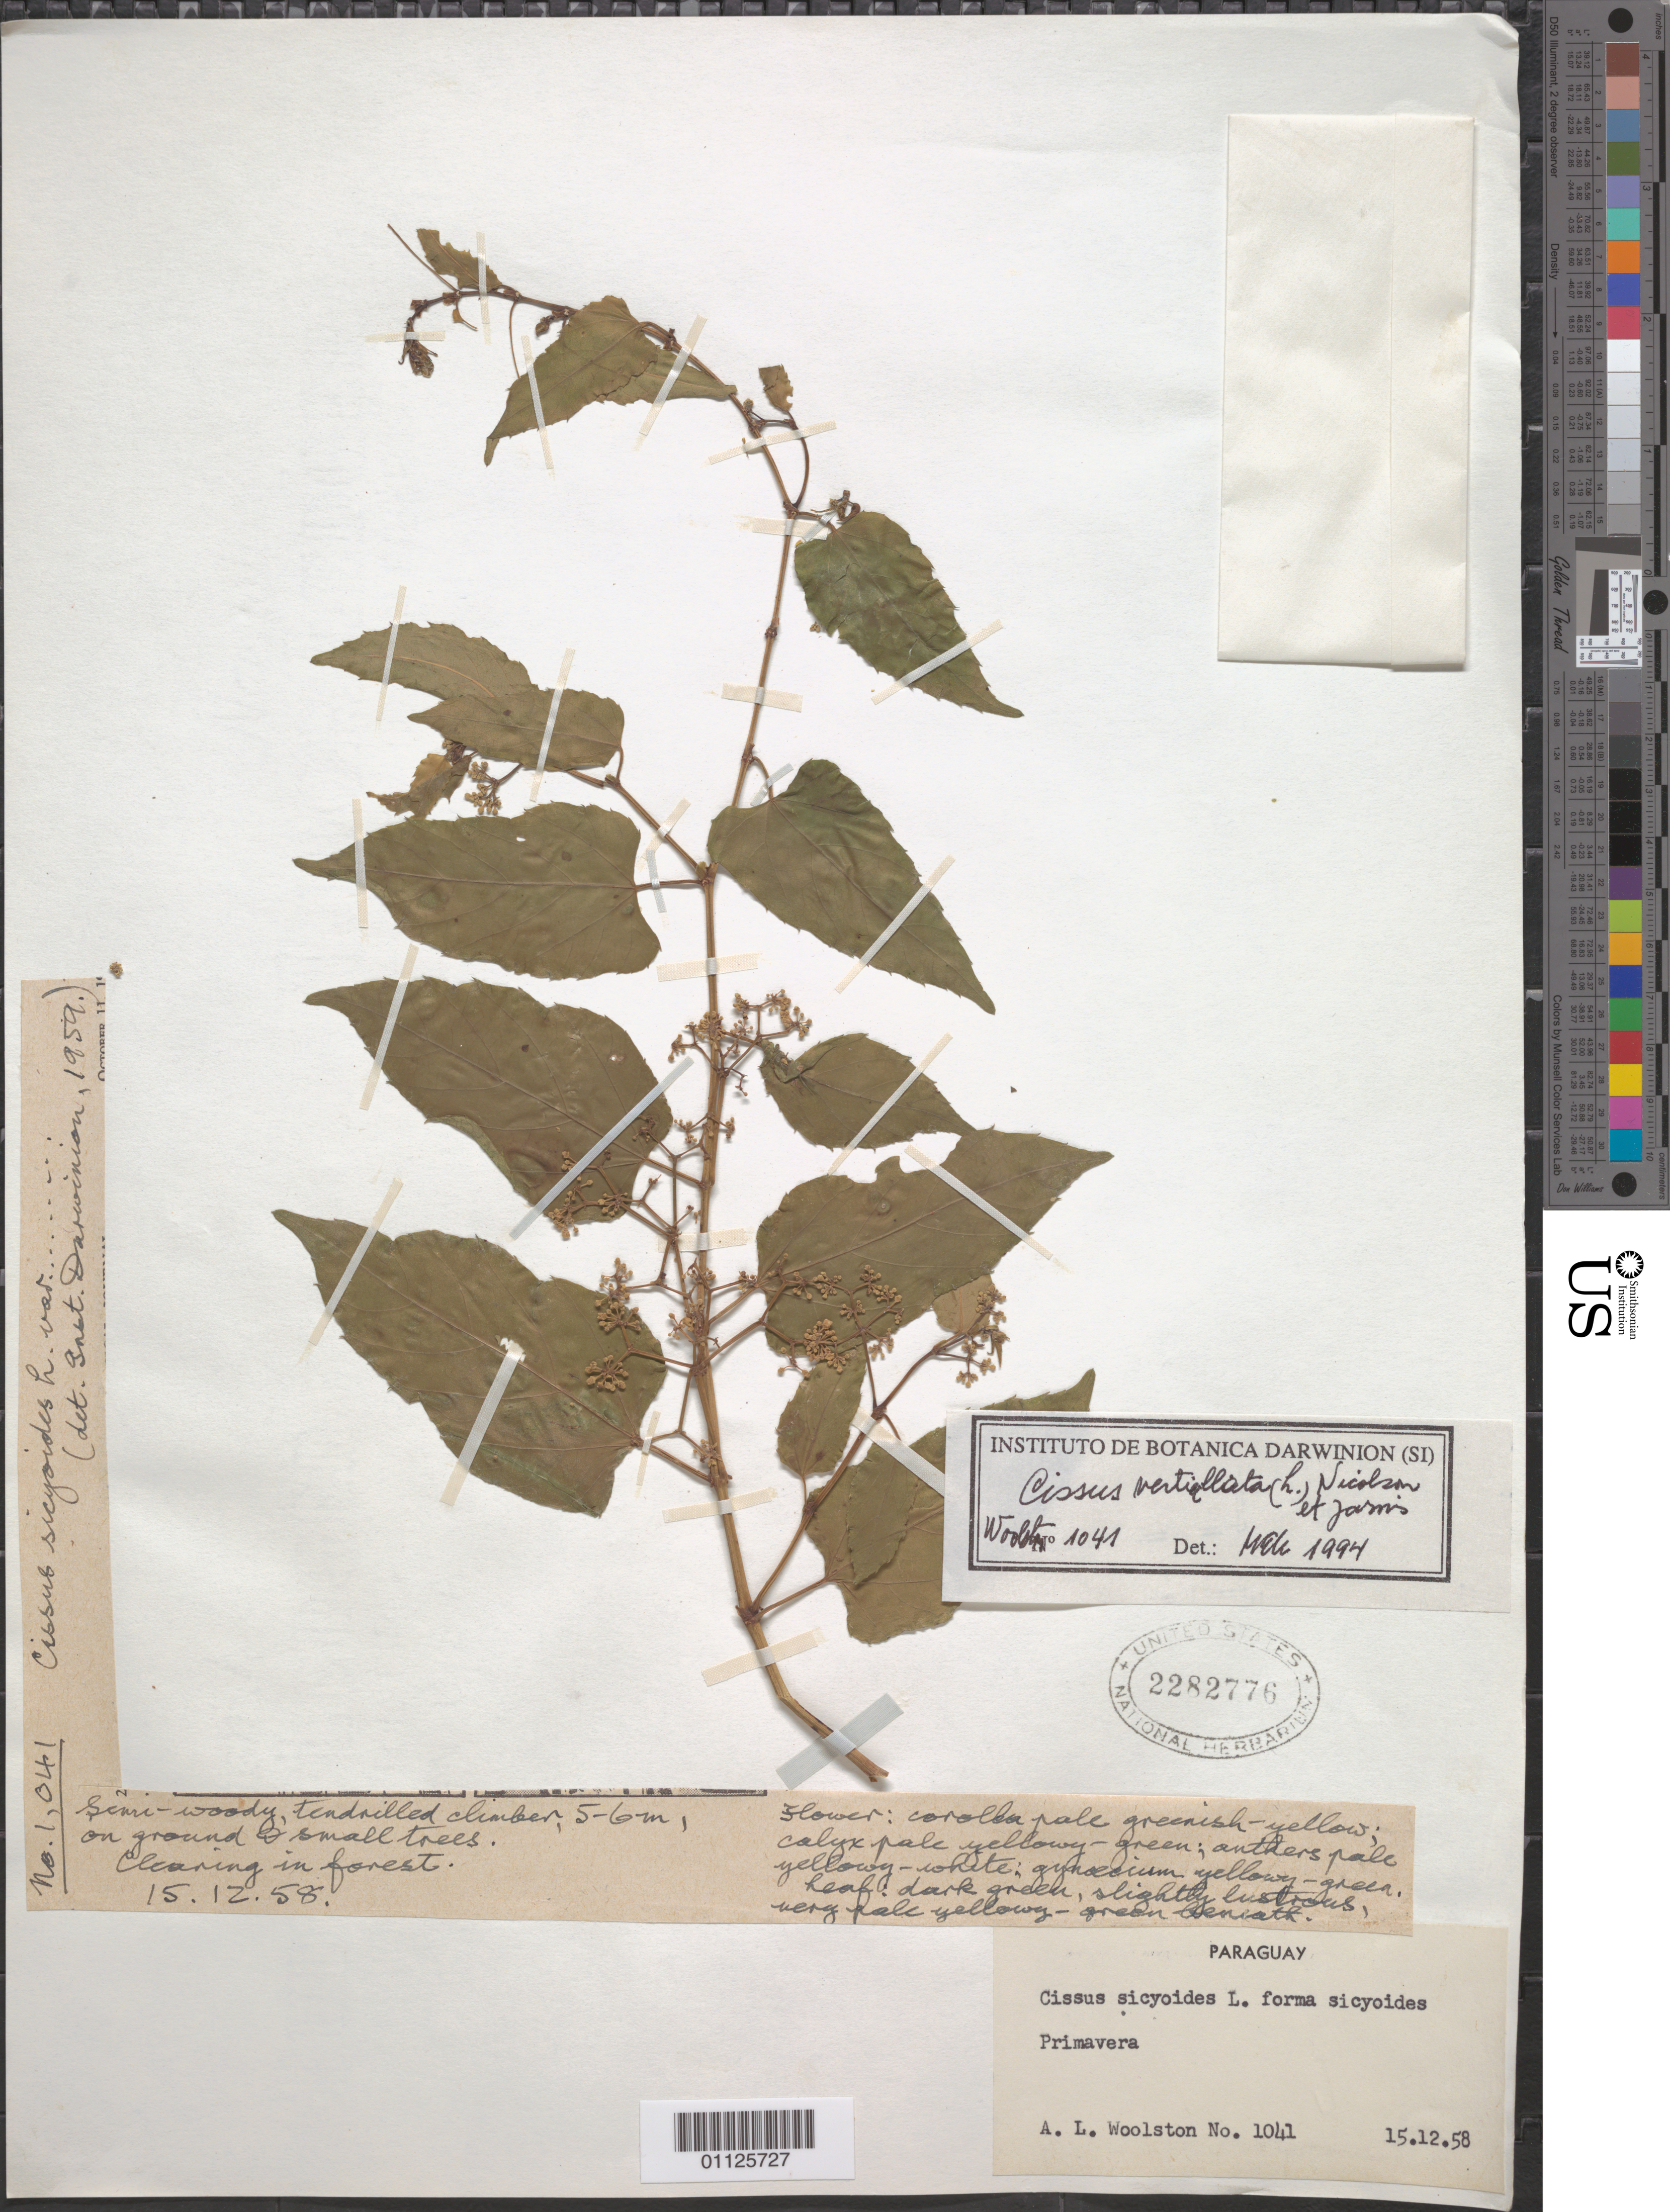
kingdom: Plantae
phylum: Tracheophyta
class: Magnoliopsida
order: Vitales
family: Vitaceae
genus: Cissus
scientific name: Cissus verticillata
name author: (L.) Nicolson & C.E. Jarvis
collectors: A. L. Woolston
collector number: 1041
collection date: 1958-12-15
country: Paraguay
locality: Primavera.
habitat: Clearig in forest on ground and small trees. Semi - woody tendrilled climber.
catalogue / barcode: US 2282776